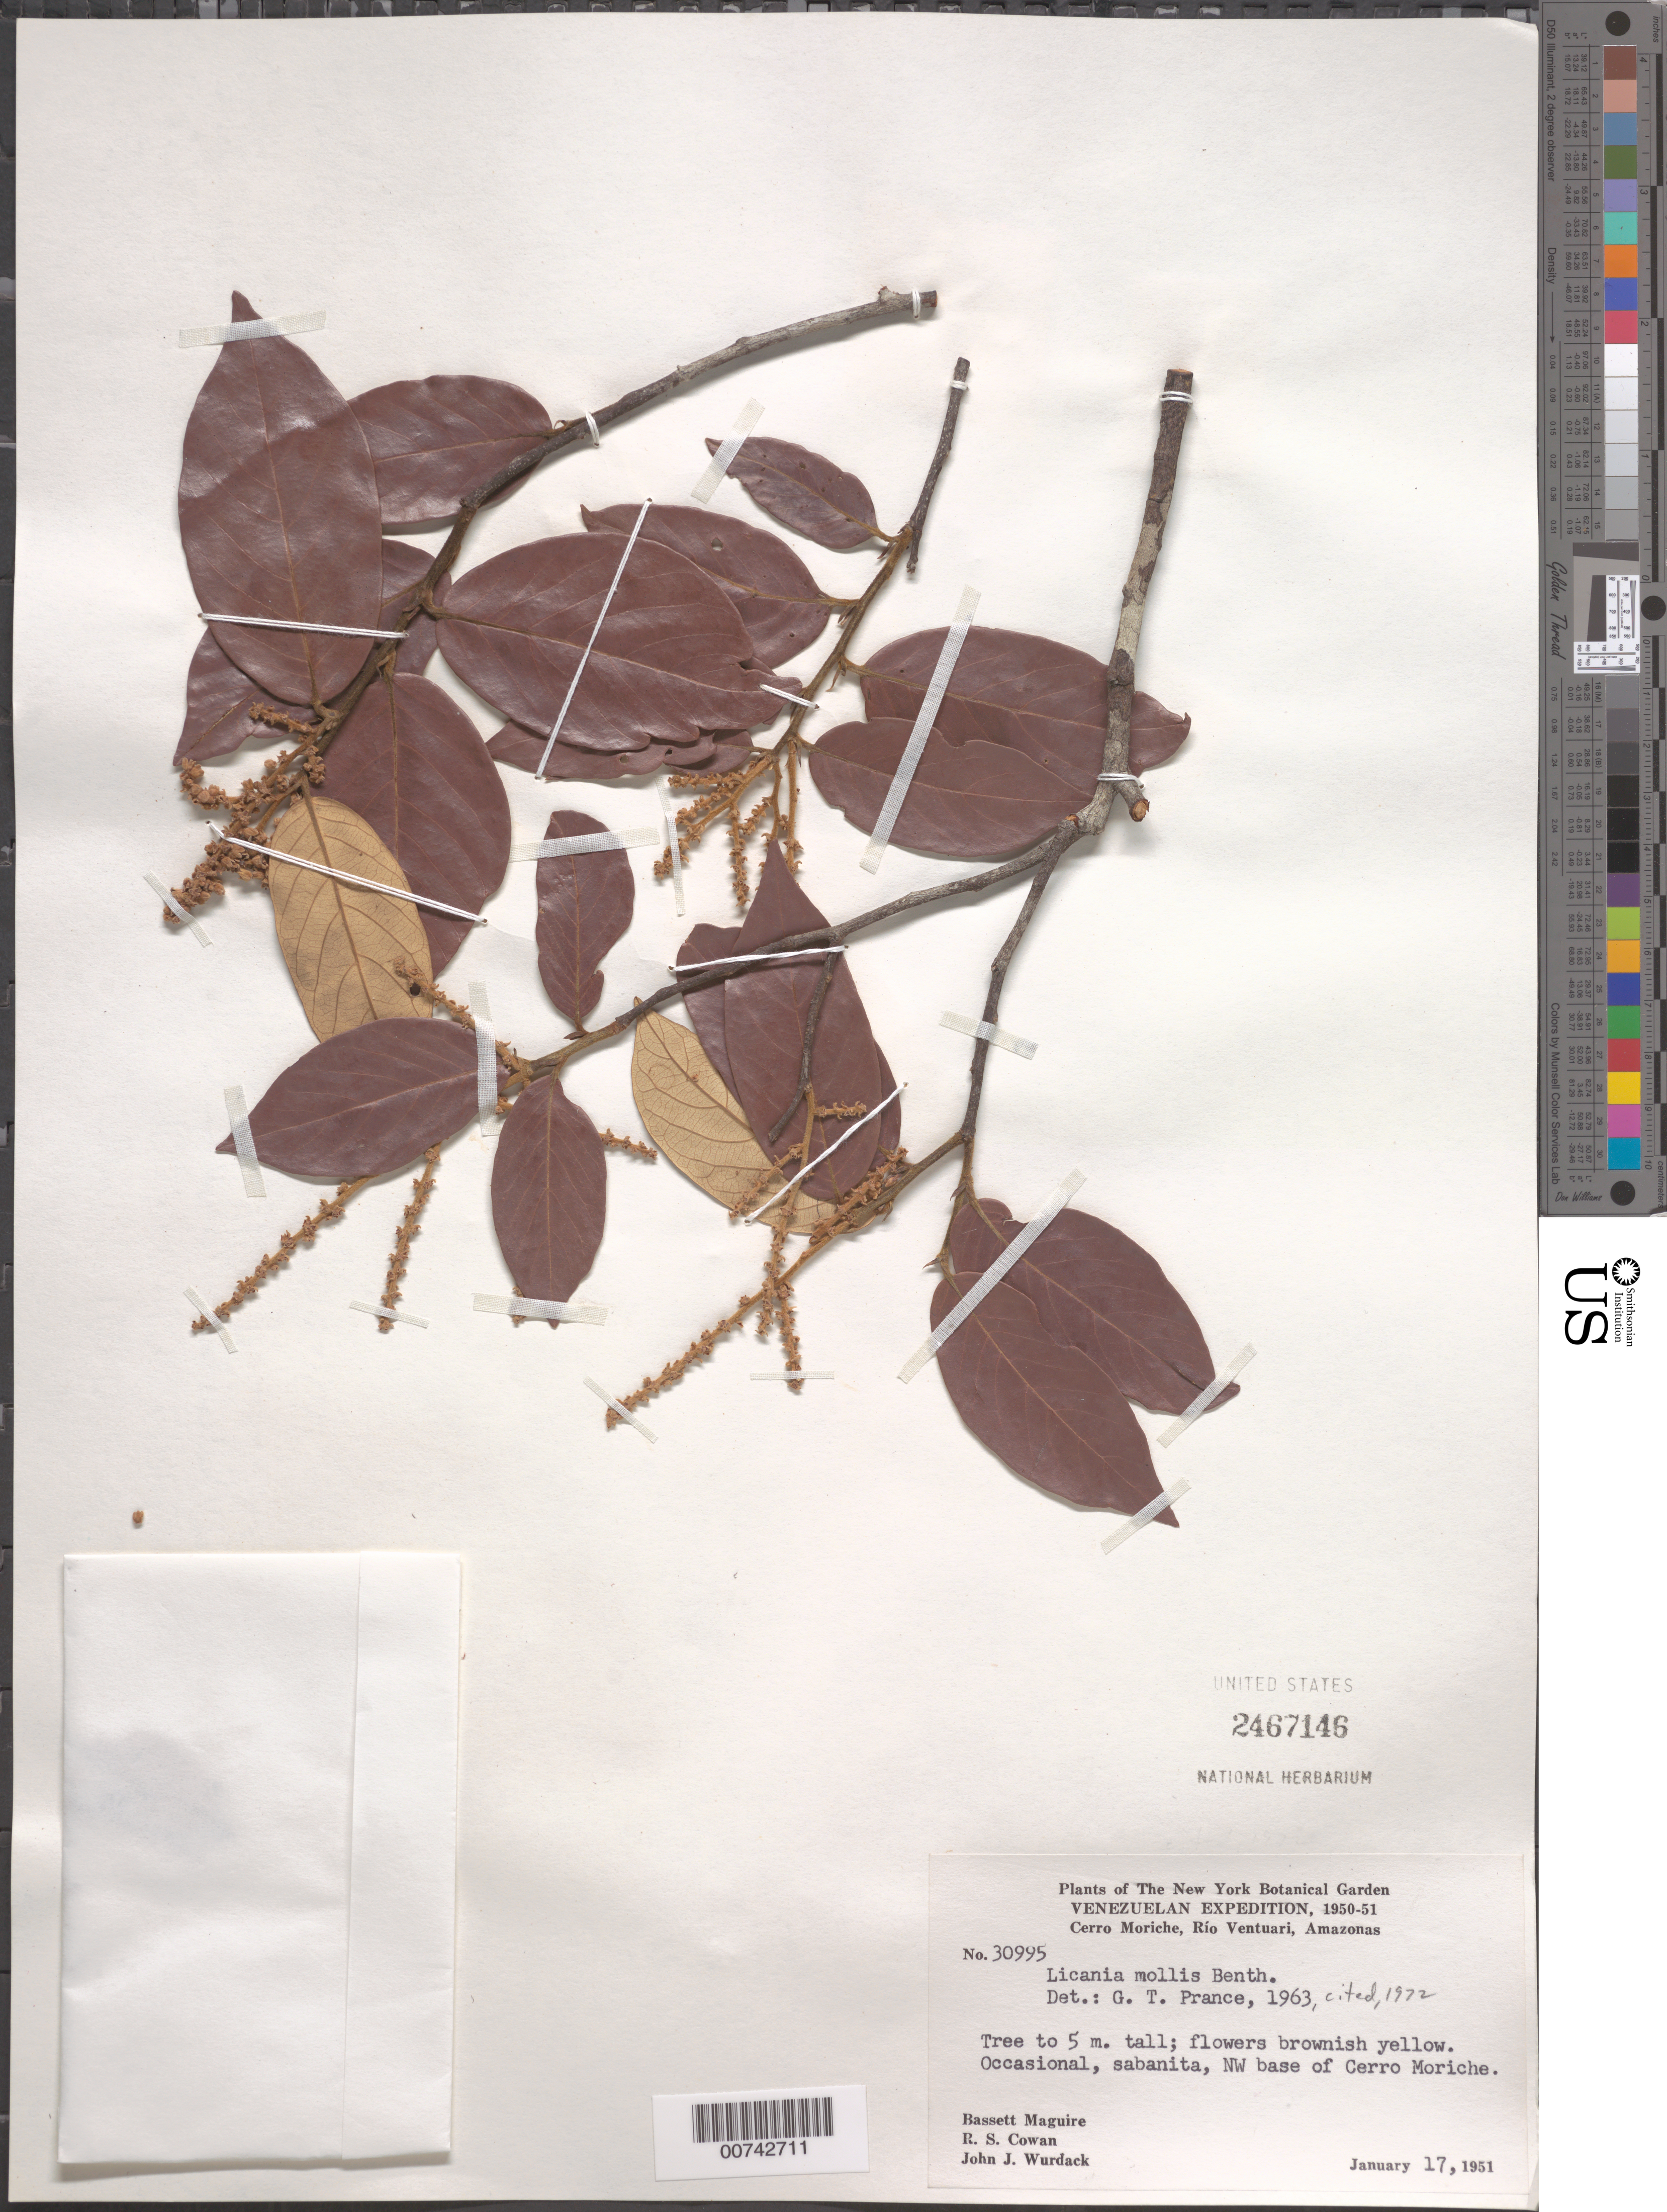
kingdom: Plantae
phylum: Tracheophyta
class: Magnoliopsida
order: Malpighiales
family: Chrysobalanaceae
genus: Licania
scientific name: Licania mollis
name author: Benth.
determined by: Prance, G. T.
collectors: B. Maguire, R. S. Cowan & J. J. Wurdack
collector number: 30995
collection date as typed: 17-Jan-51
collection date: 1951-01-17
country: Venezuela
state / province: Amazonas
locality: Cerro Moriche, Río Ventuari, NW base of Cerro Moriche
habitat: Sabanita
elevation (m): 150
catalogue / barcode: US 2467146